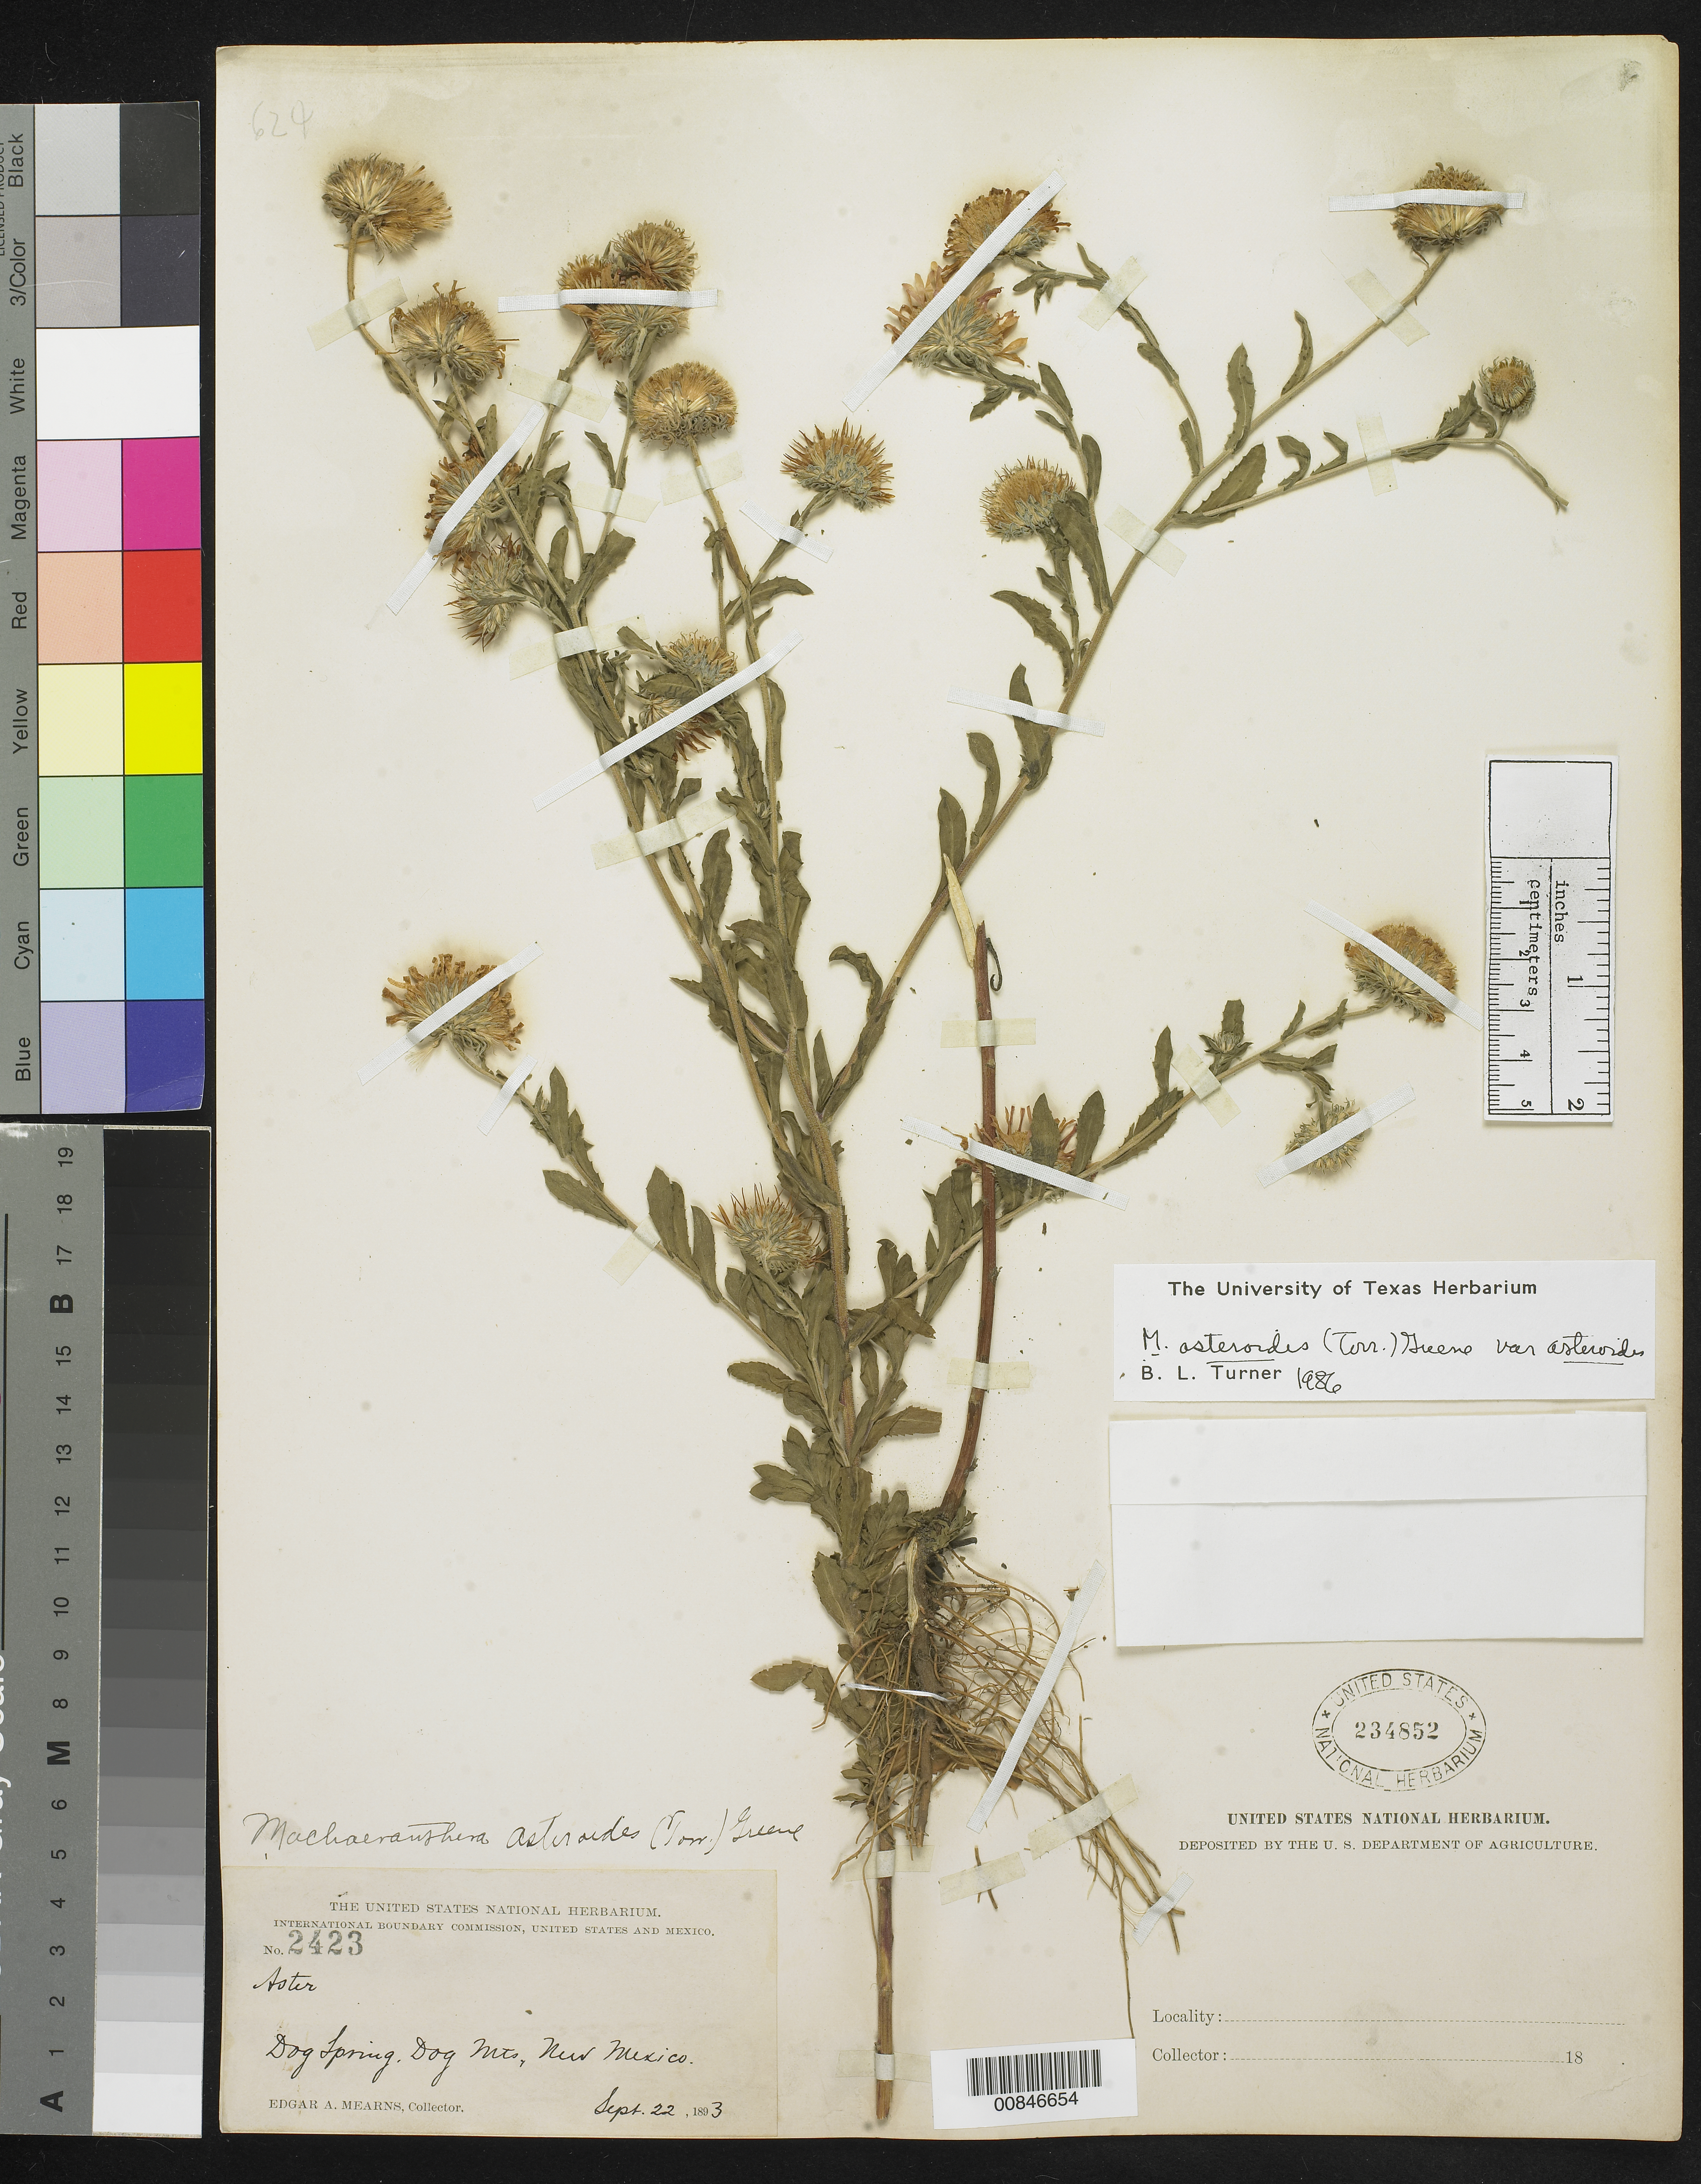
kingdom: Plantae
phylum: Tracheophyta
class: Magnoliopsida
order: Asterales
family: Asteraceae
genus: Machaeranthera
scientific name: Machaeranthera asteroides var. asteroides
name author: (Torr.) Greene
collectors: E. A. Mearns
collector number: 2423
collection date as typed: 22 Sep 1893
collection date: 1893-09-22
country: United States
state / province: New Mexico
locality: Dog Spring, Dog Mts., New Mexico.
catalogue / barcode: US 234852